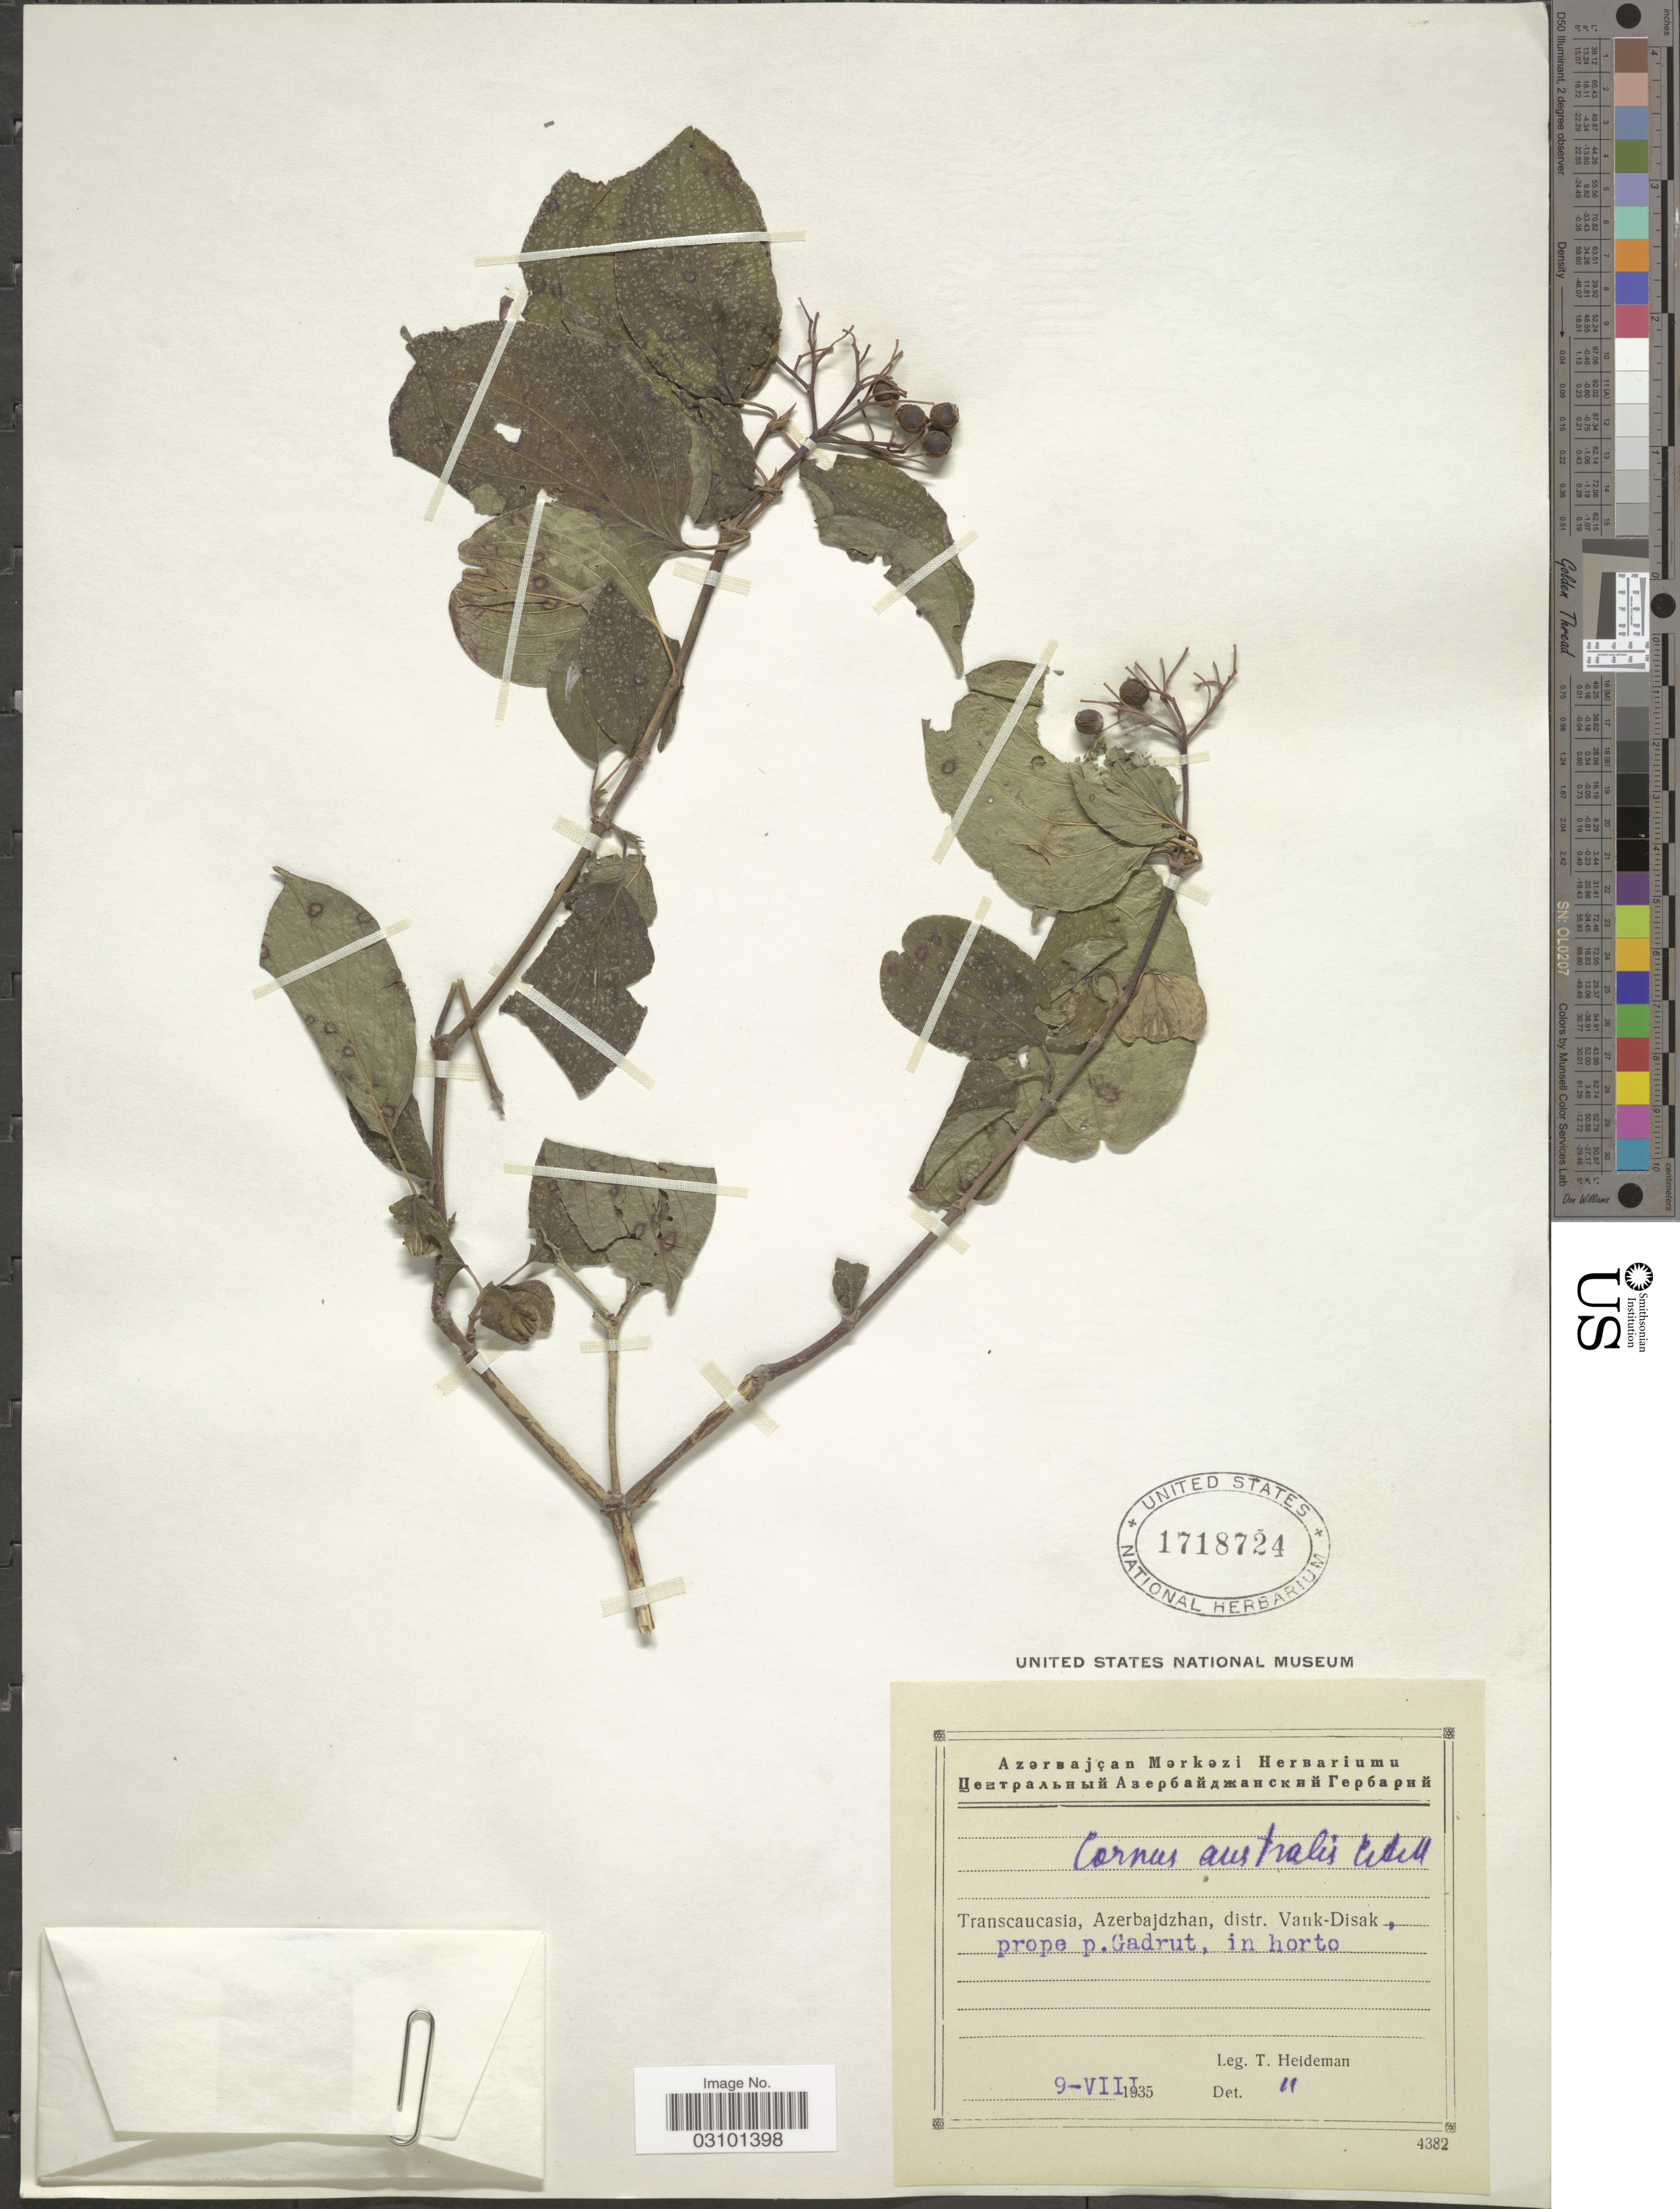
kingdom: Plantae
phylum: Tracheophyta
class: Magnoliopsida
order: Cornales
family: Cornaceae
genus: Cornus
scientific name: Cornus australis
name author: C.A. Mey.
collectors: T. Heideman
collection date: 1935-08-09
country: Azerbaijan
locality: Transcaucasia, Azerbajdzhan, distr. Vank-Disak, prope p. Gadrut, in horto.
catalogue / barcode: US 1718724